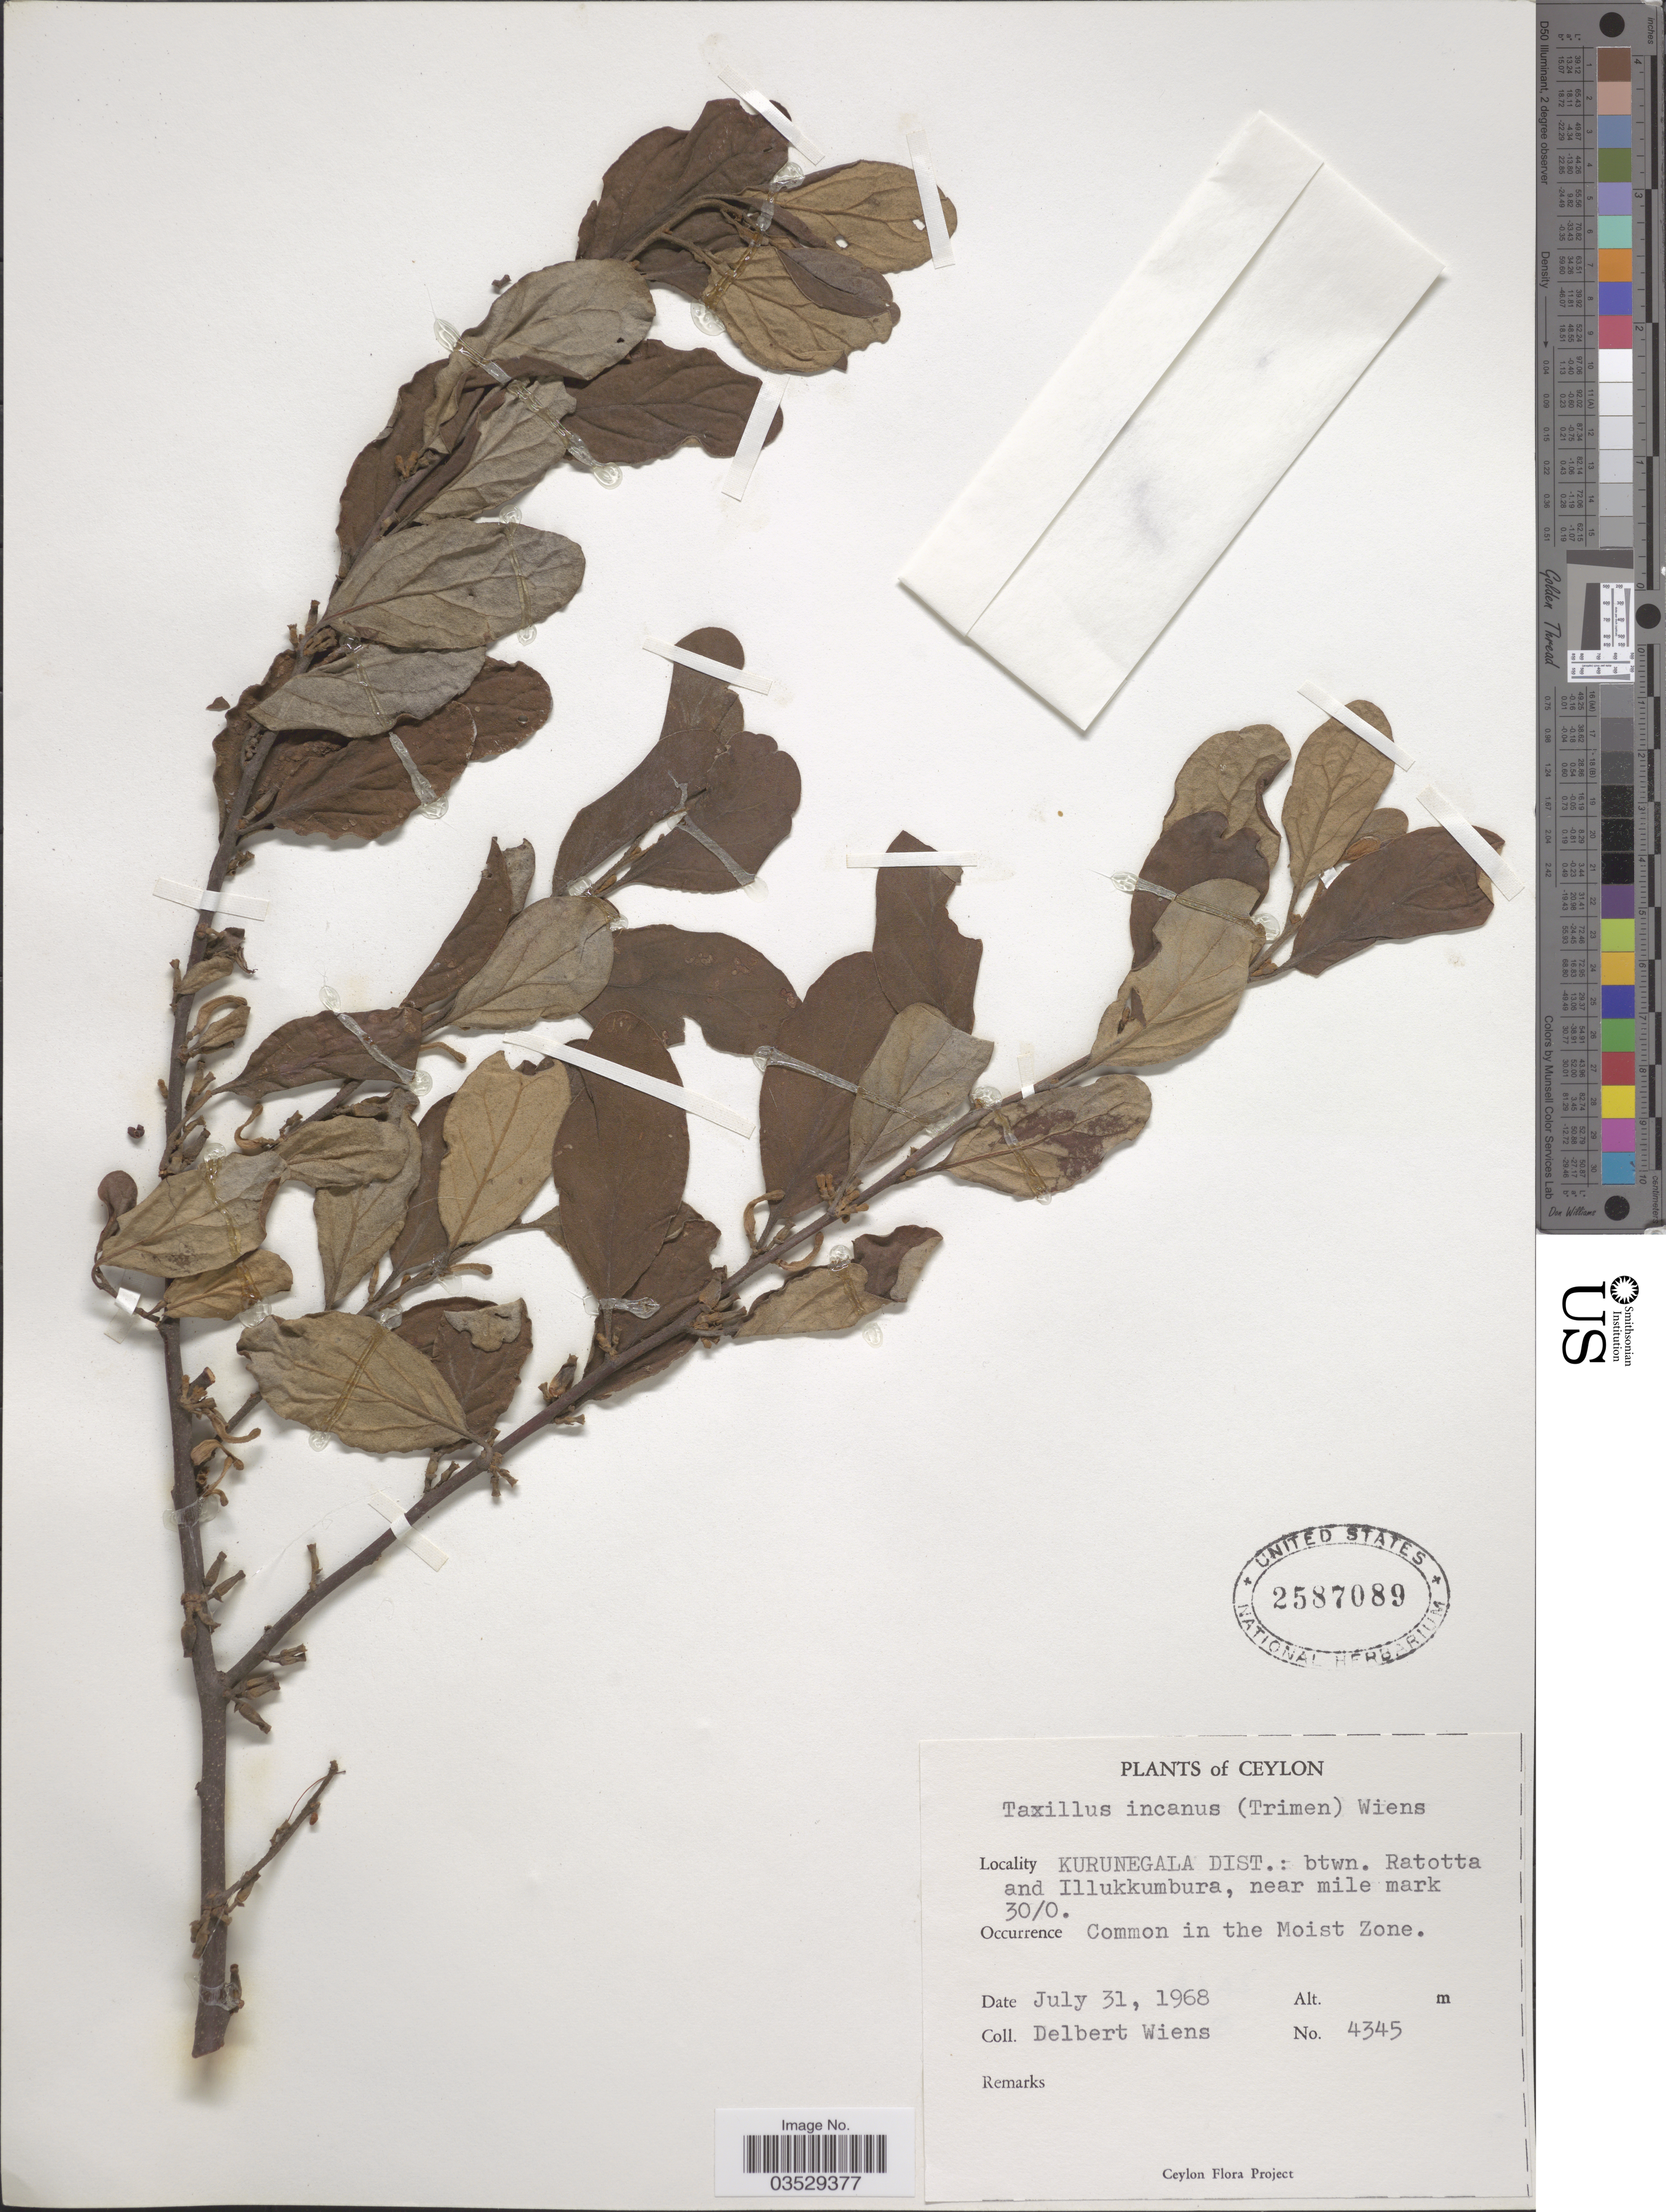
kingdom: Plantae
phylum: Tracheophyta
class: Magnoliopsida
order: Santalales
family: Loranthaceae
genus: Taxillus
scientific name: Taxillus incanus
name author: (Trimen) Wiens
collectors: D. Wiens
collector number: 4345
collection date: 1968-07-31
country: Sri Lanka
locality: Ceylon. Kurunegala Dist.: btwn. Ratotta and Illukkumbura, near mile mark 30/0. Common in the Moist Zone.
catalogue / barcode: US 2587089